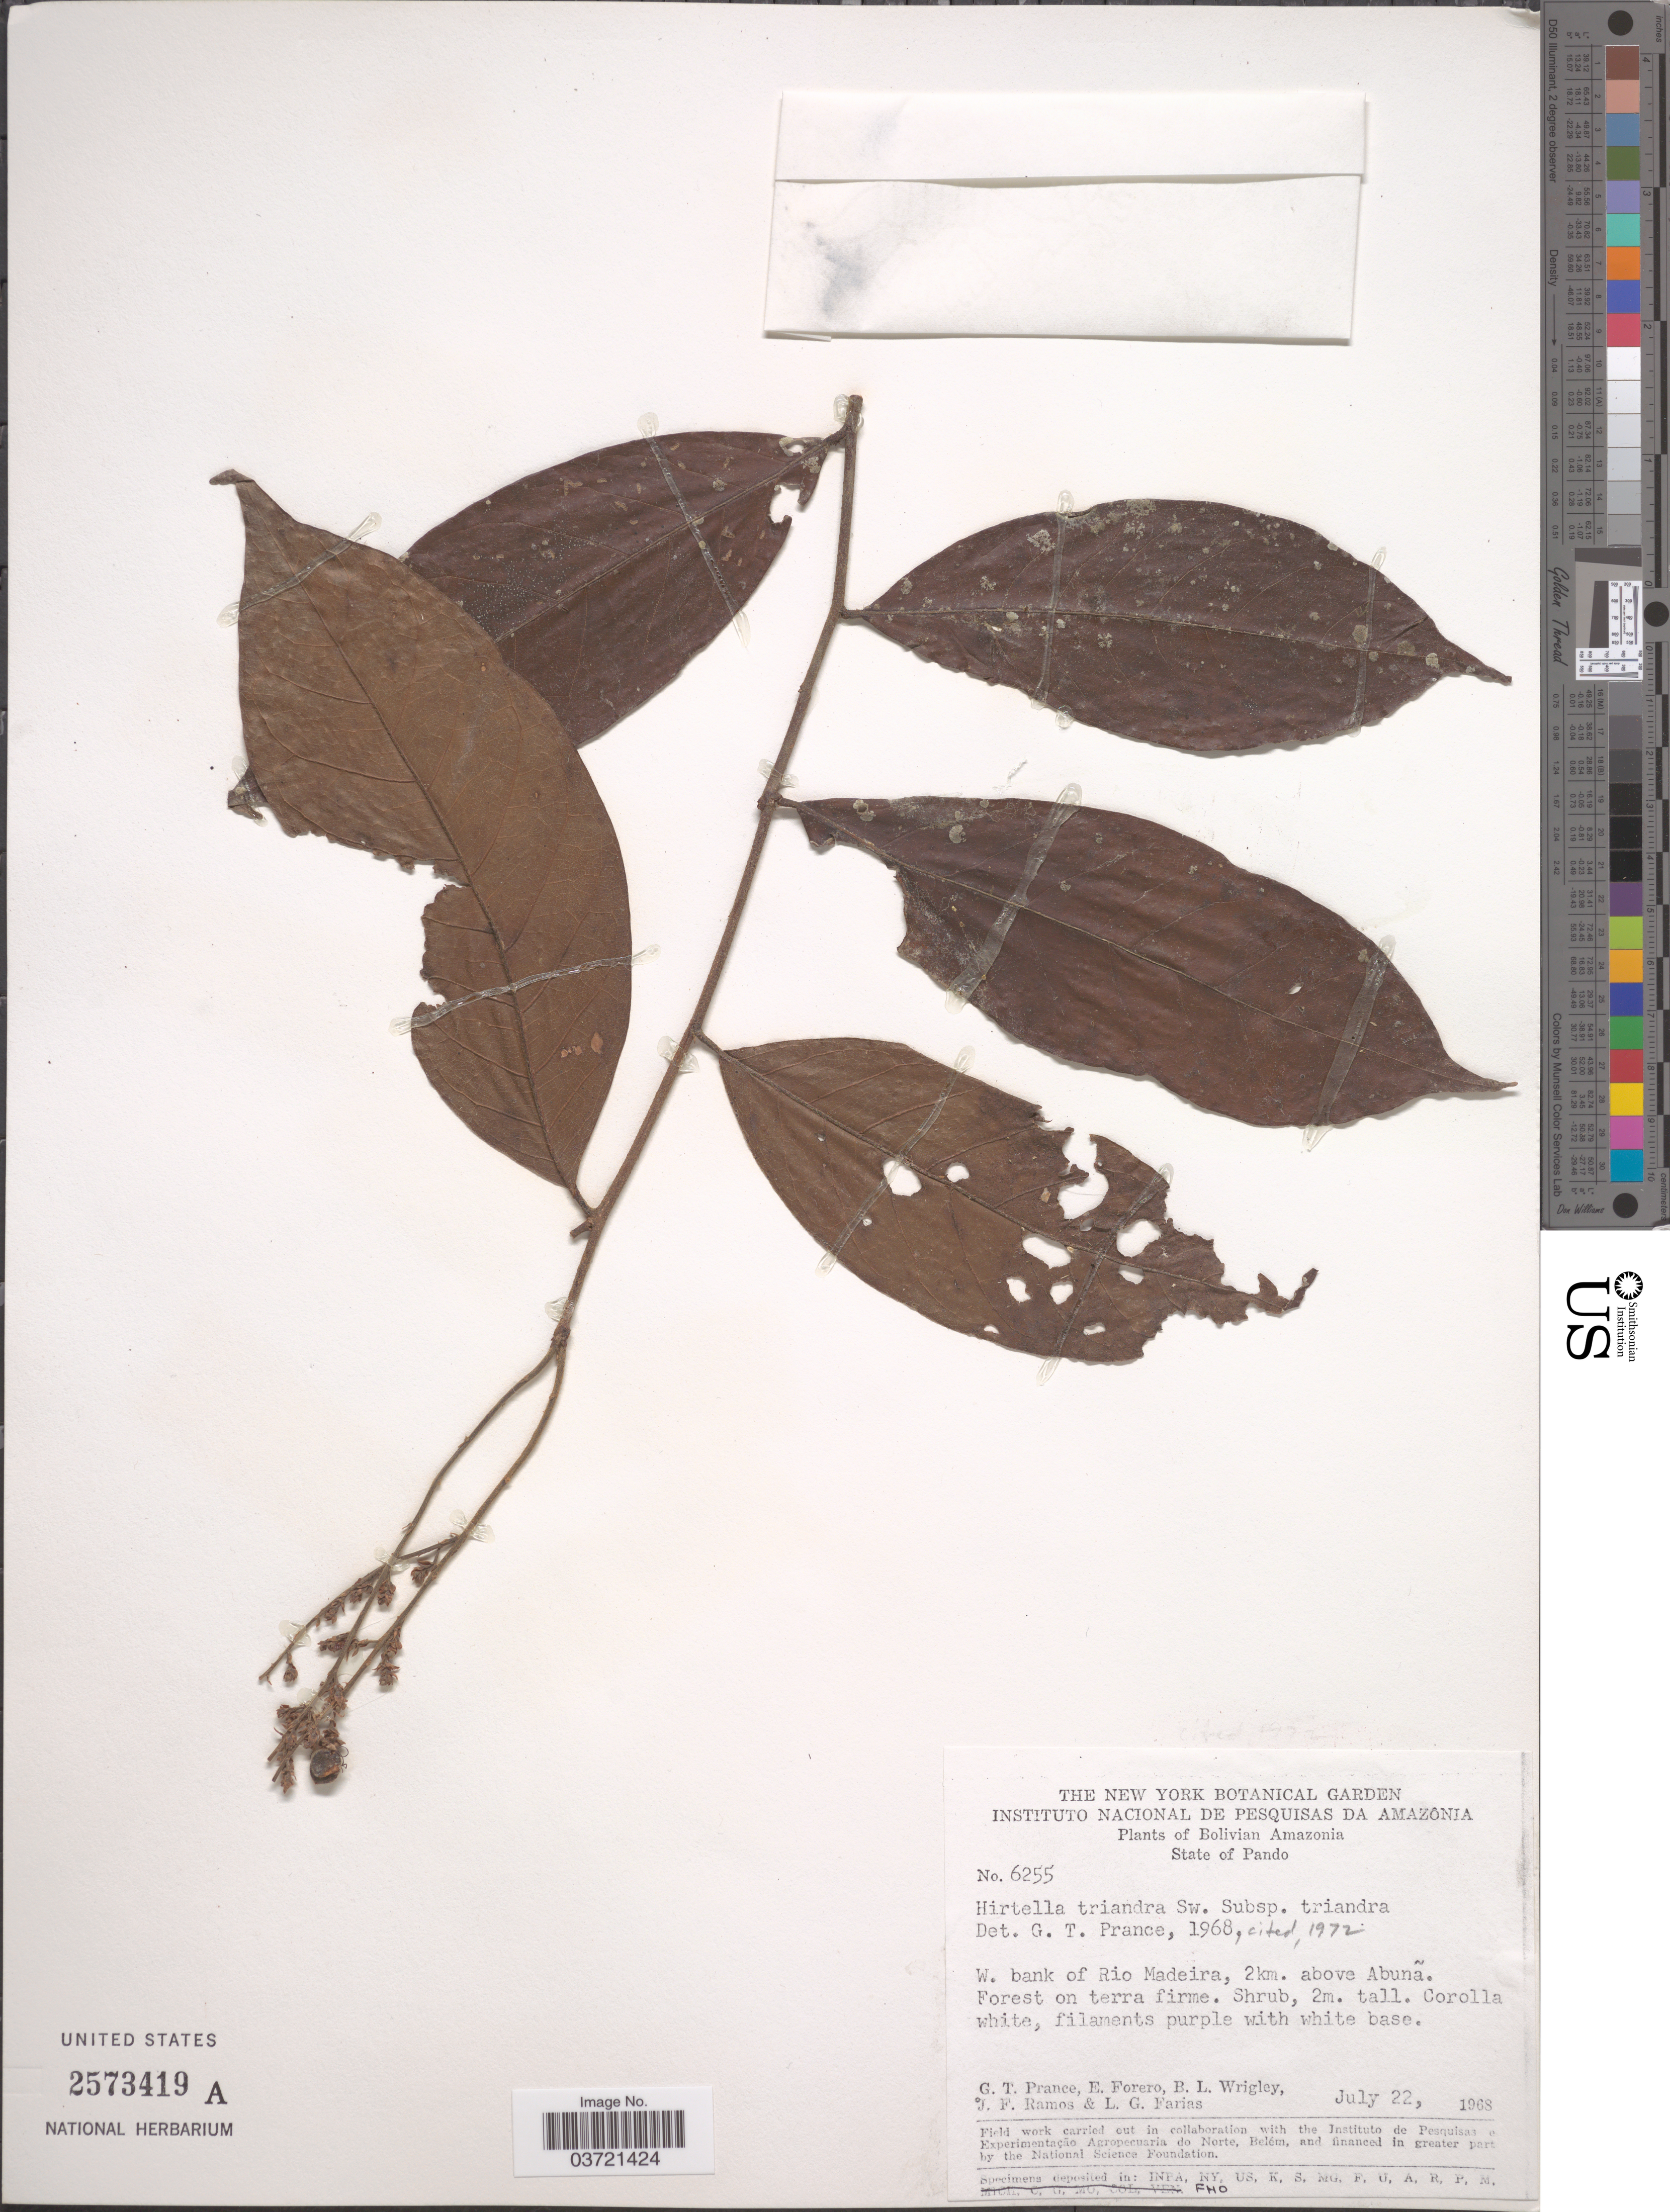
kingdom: Plantae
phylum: Tracheophyta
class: Magnoliopsida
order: Malpighiales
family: Chrysobalanaceae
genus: Hirtella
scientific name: Hirtella triandra subsp. triandra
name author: Sw.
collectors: G. T. Prance, E. Forero, B. L. Wrigley, J. F. Ramos & L. G. Farias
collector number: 6255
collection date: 1968-07-22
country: Bolivia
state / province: Pando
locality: Bolivian Amazonia. W. bank of Rio Madeira, 2km. above Abuña.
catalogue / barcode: US 2573419A